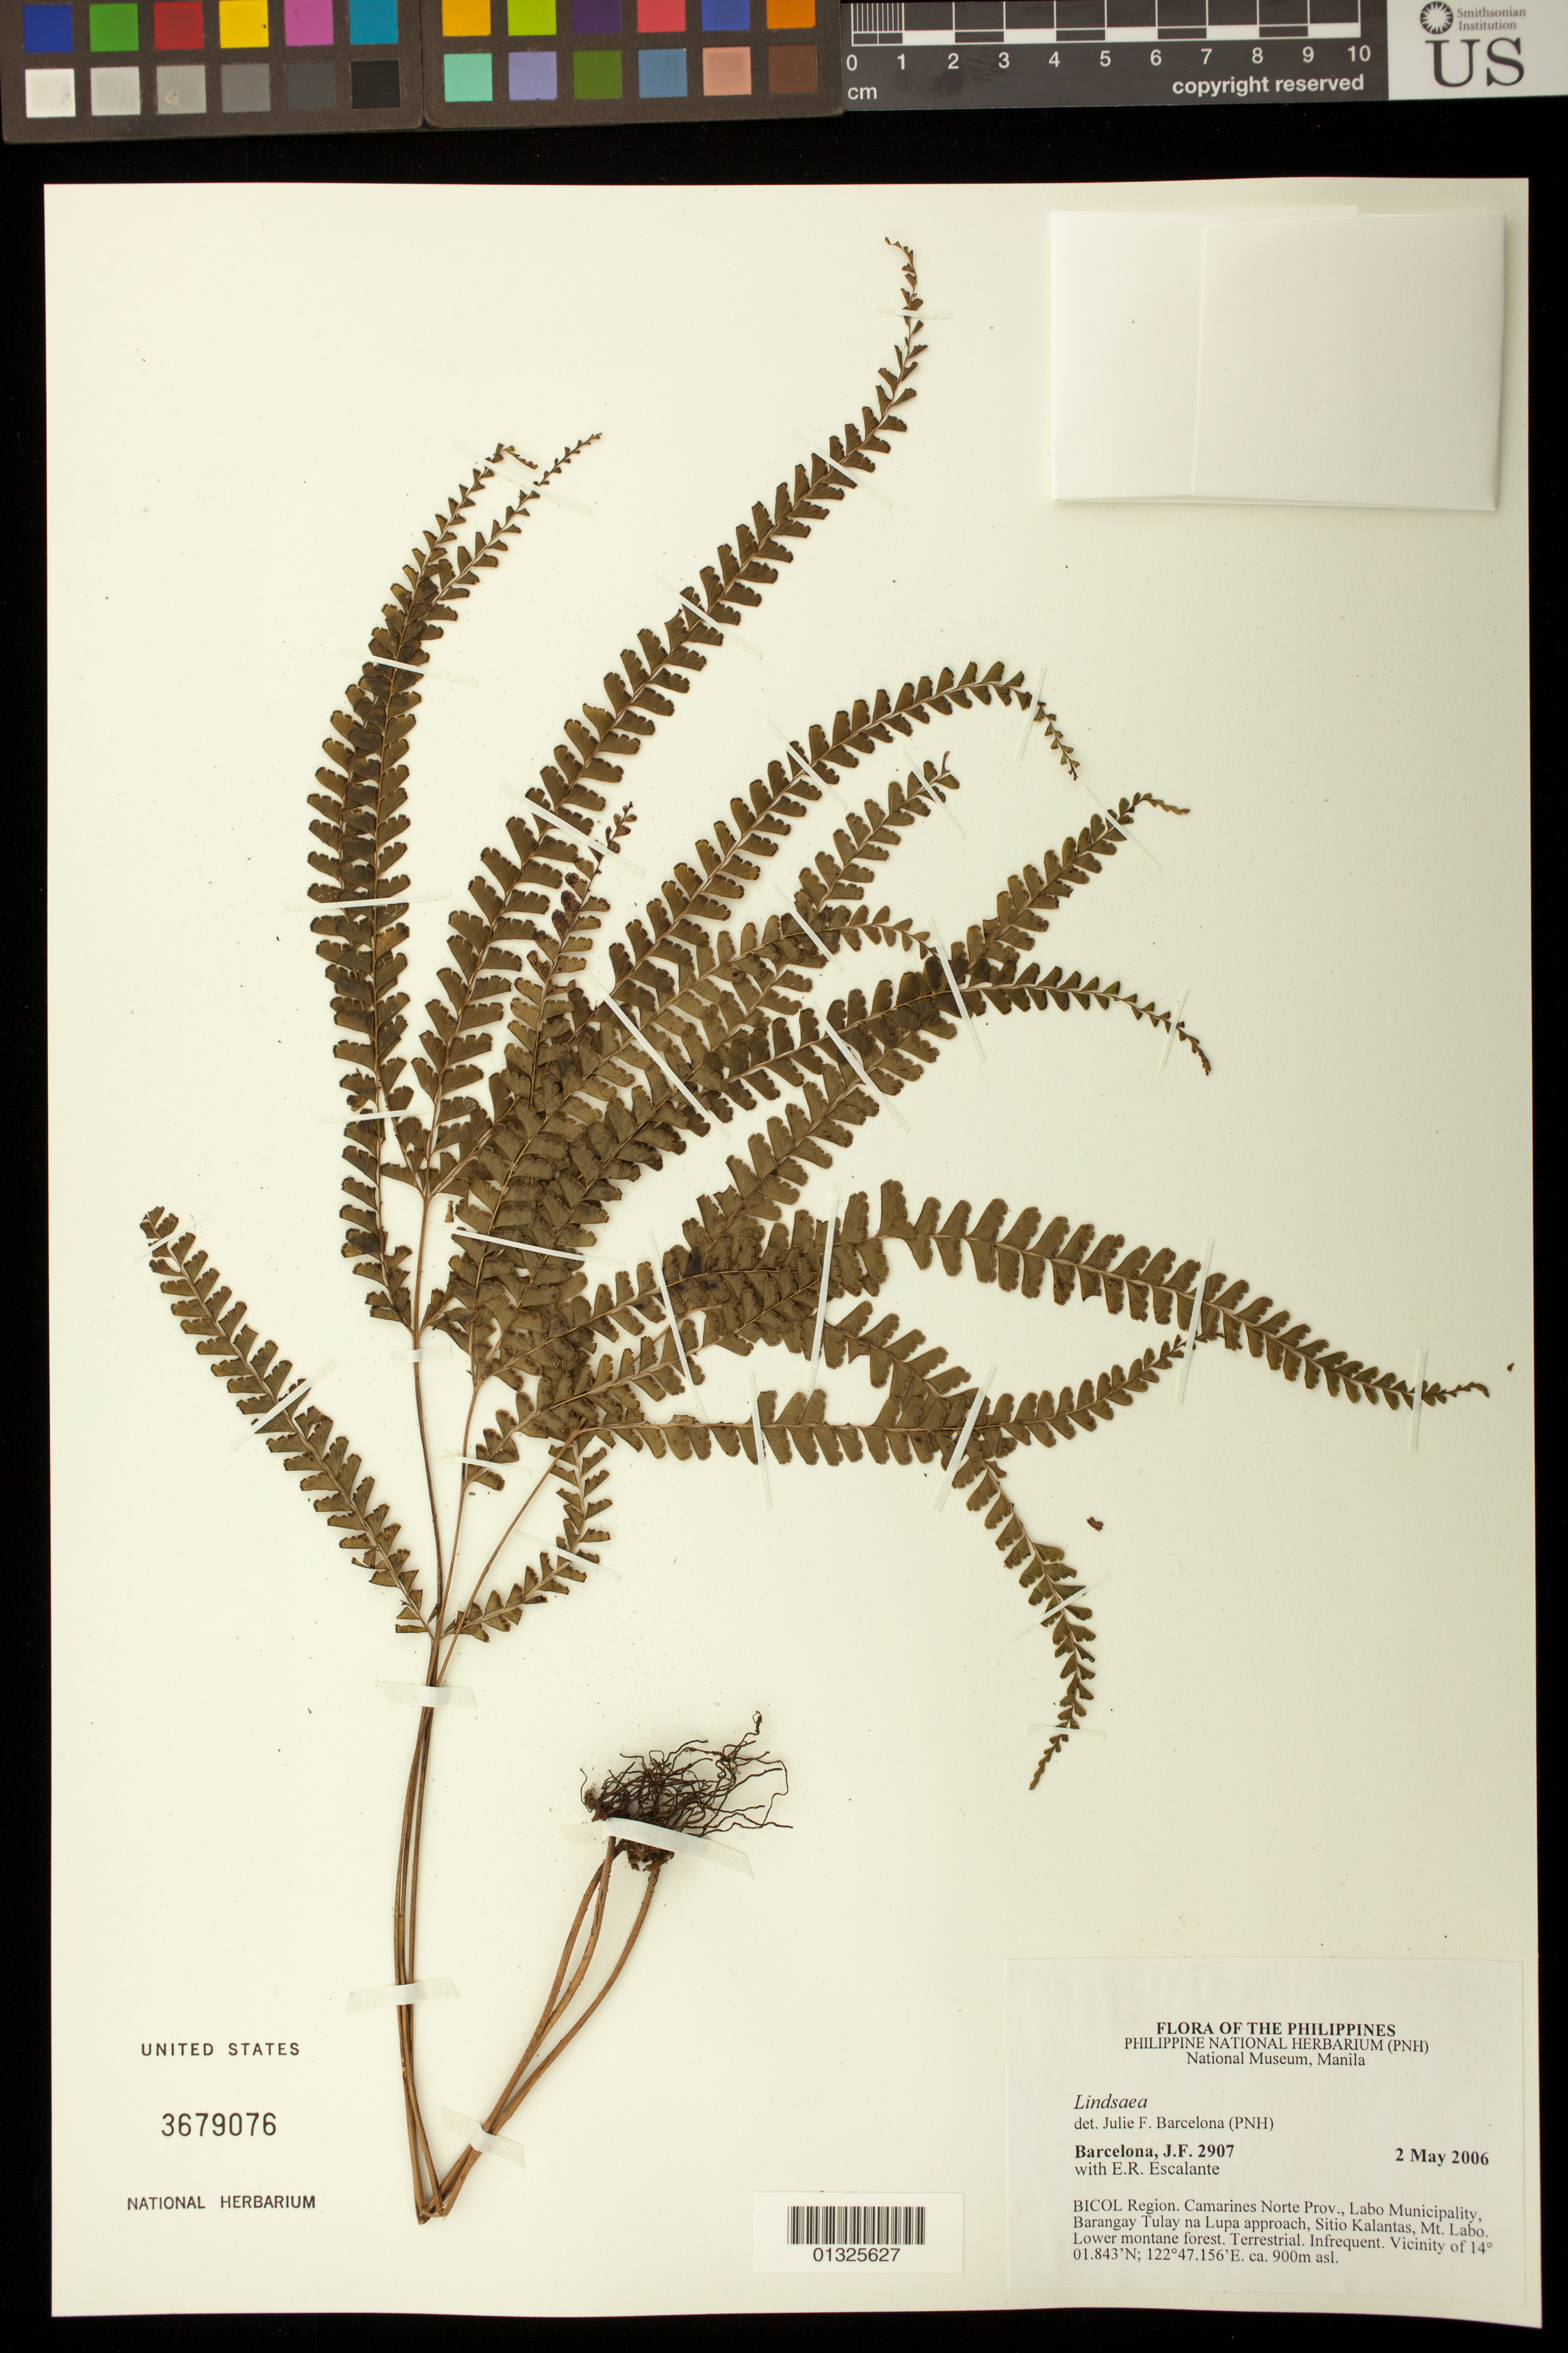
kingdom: Plantae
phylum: Tracheophyta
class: Polypodiopsida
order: Polypodiales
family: Lindsaeaceae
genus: Lindsaea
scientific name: Lindsaea sp.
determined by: Barcelona, J. F.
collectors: J. F. Barcelona & E. Escalante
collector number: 2907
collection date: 2006-05-02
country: Philippines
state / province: Bicol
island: Luzon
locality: Camarines Norte Prov., Labo Municipality, Barangay Tulay na Lupa approach, Sitio Kalantas, Mt. Labo.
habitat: Lower montane forest.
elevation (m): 900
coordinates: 14 01.843 N, 122 47.156 E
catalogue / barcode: US 3679076